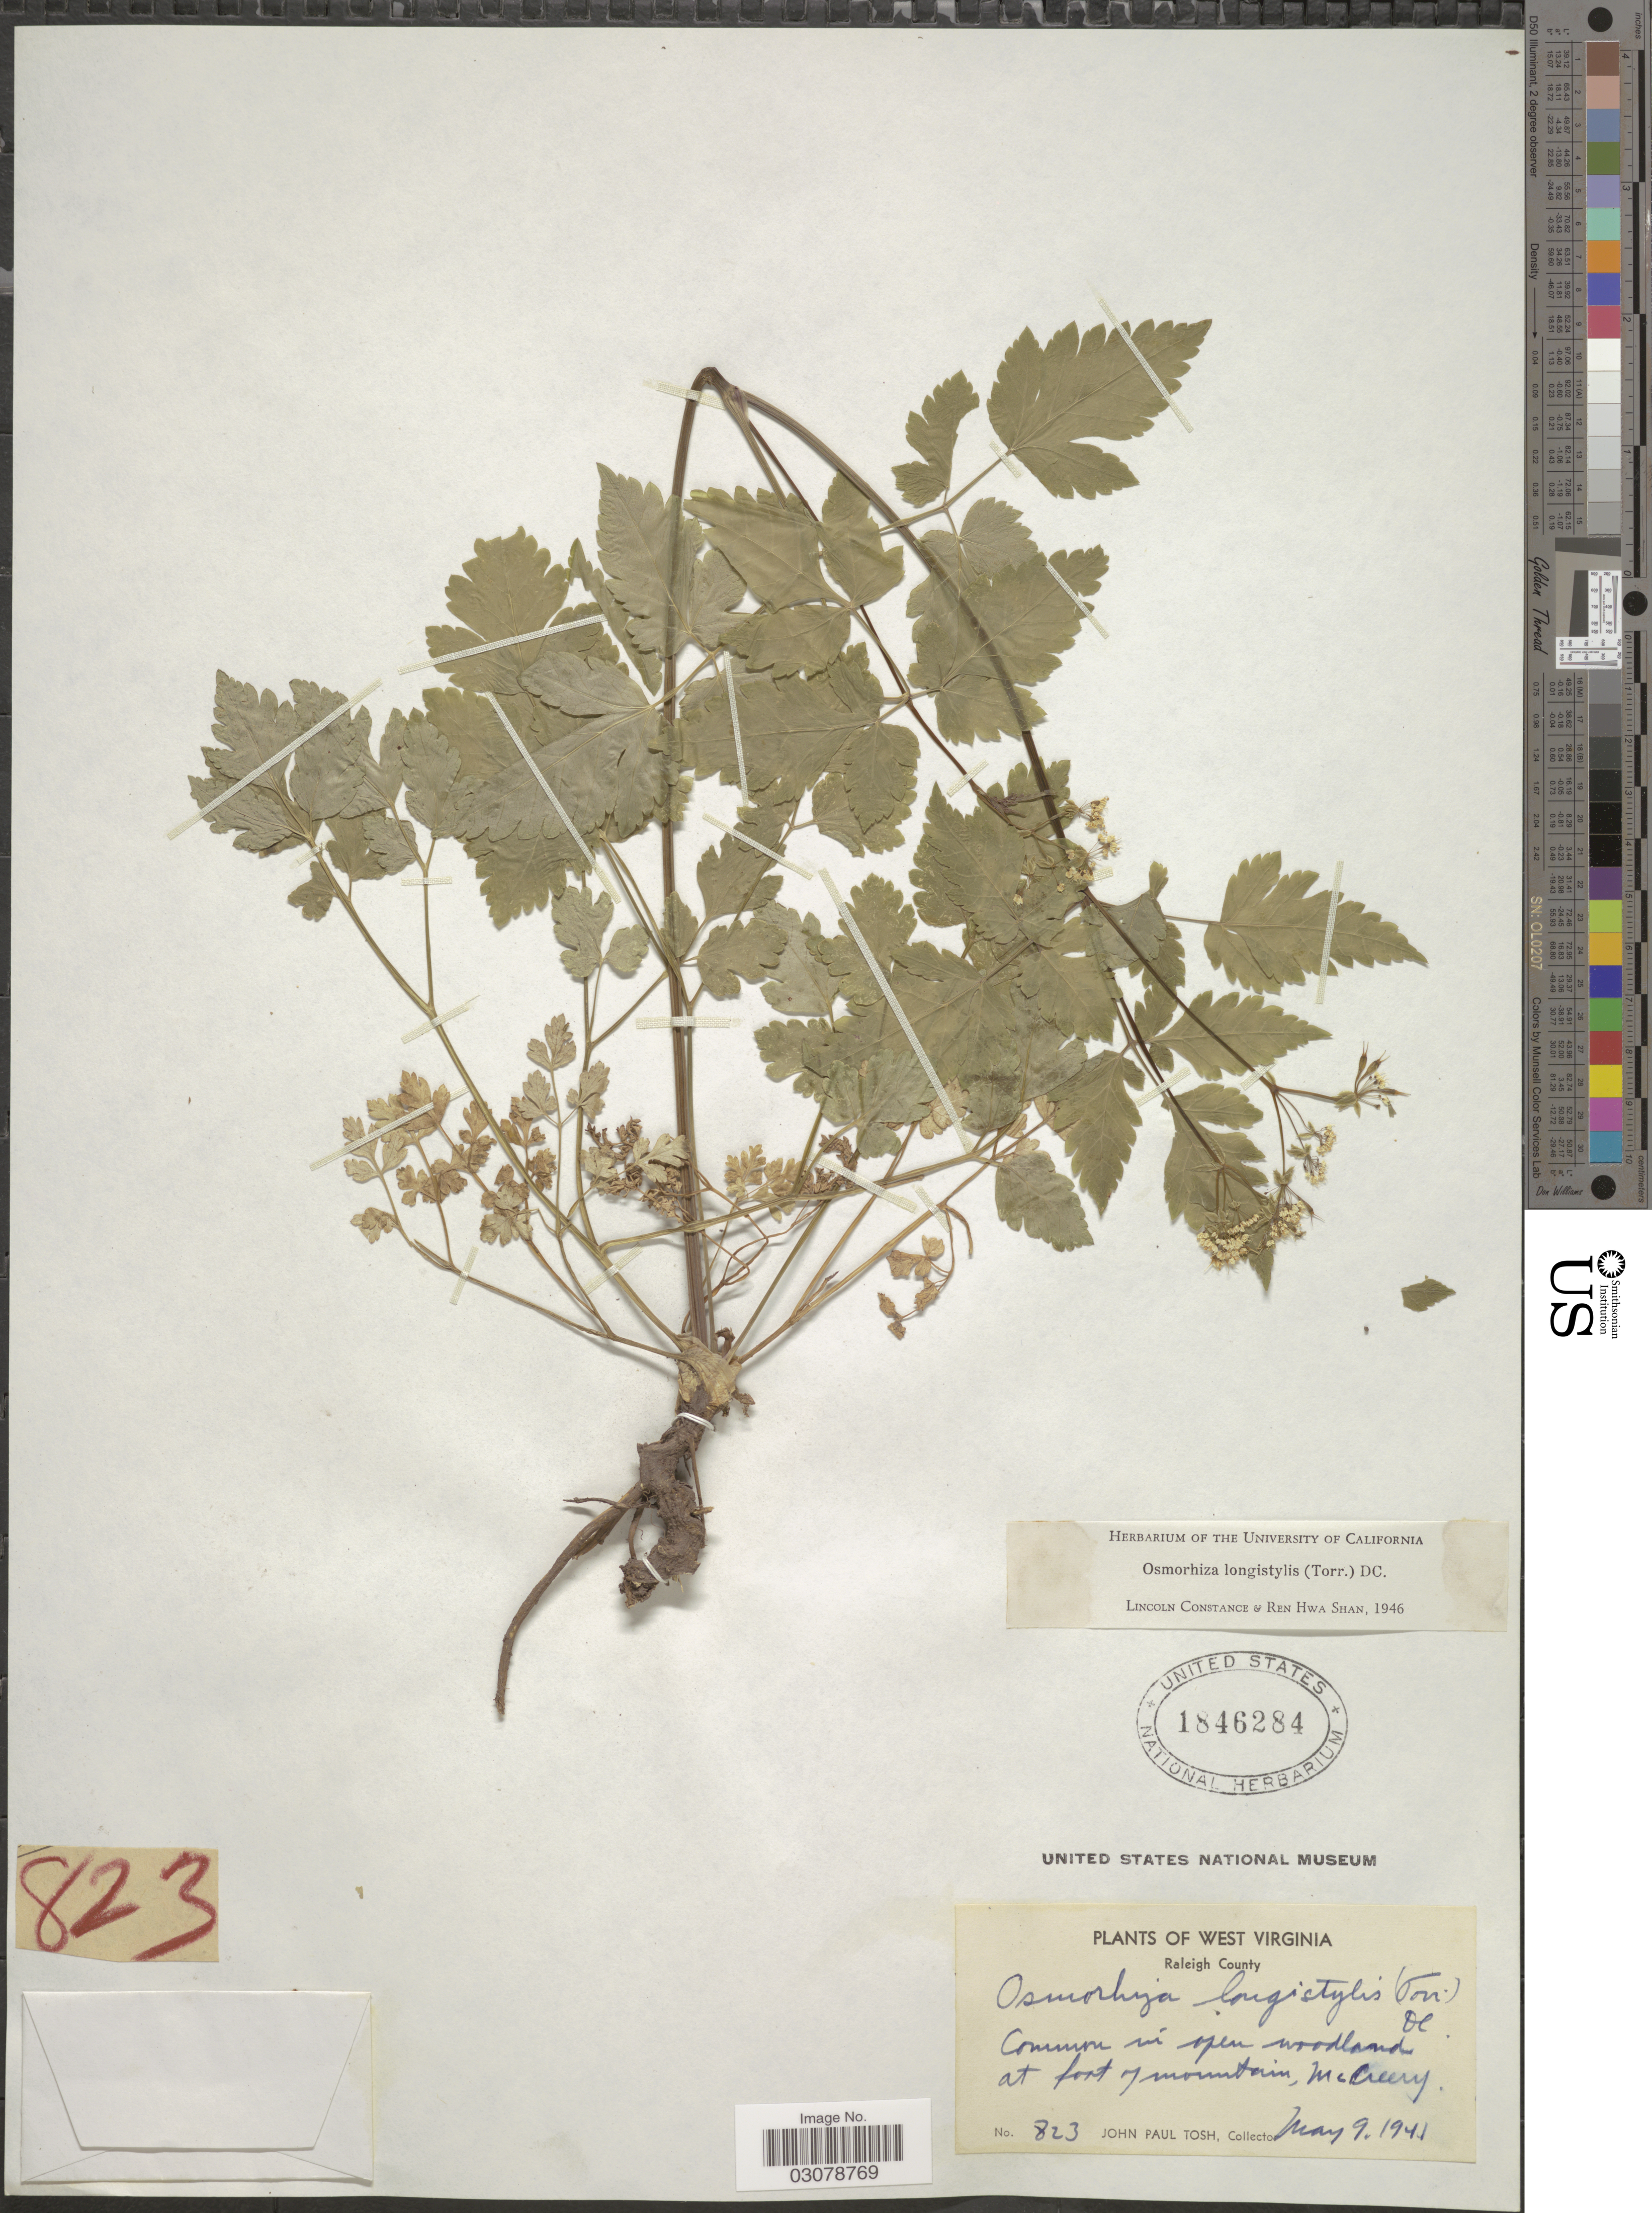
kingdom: Plantae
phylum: Tracheophyta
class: Magnoliopsida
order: Apiales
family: Apiaceae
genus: Osmorhiza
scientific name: Osmorhiza longistylis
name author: (Torr.) DC.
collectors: J. Tosh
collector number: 823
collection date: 1941-05-09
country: United States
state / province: West Virginia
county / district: Raleigh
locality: Raleigh County, Common in open woodland at fort of mountain, McCreery.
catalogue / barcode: US 1846284